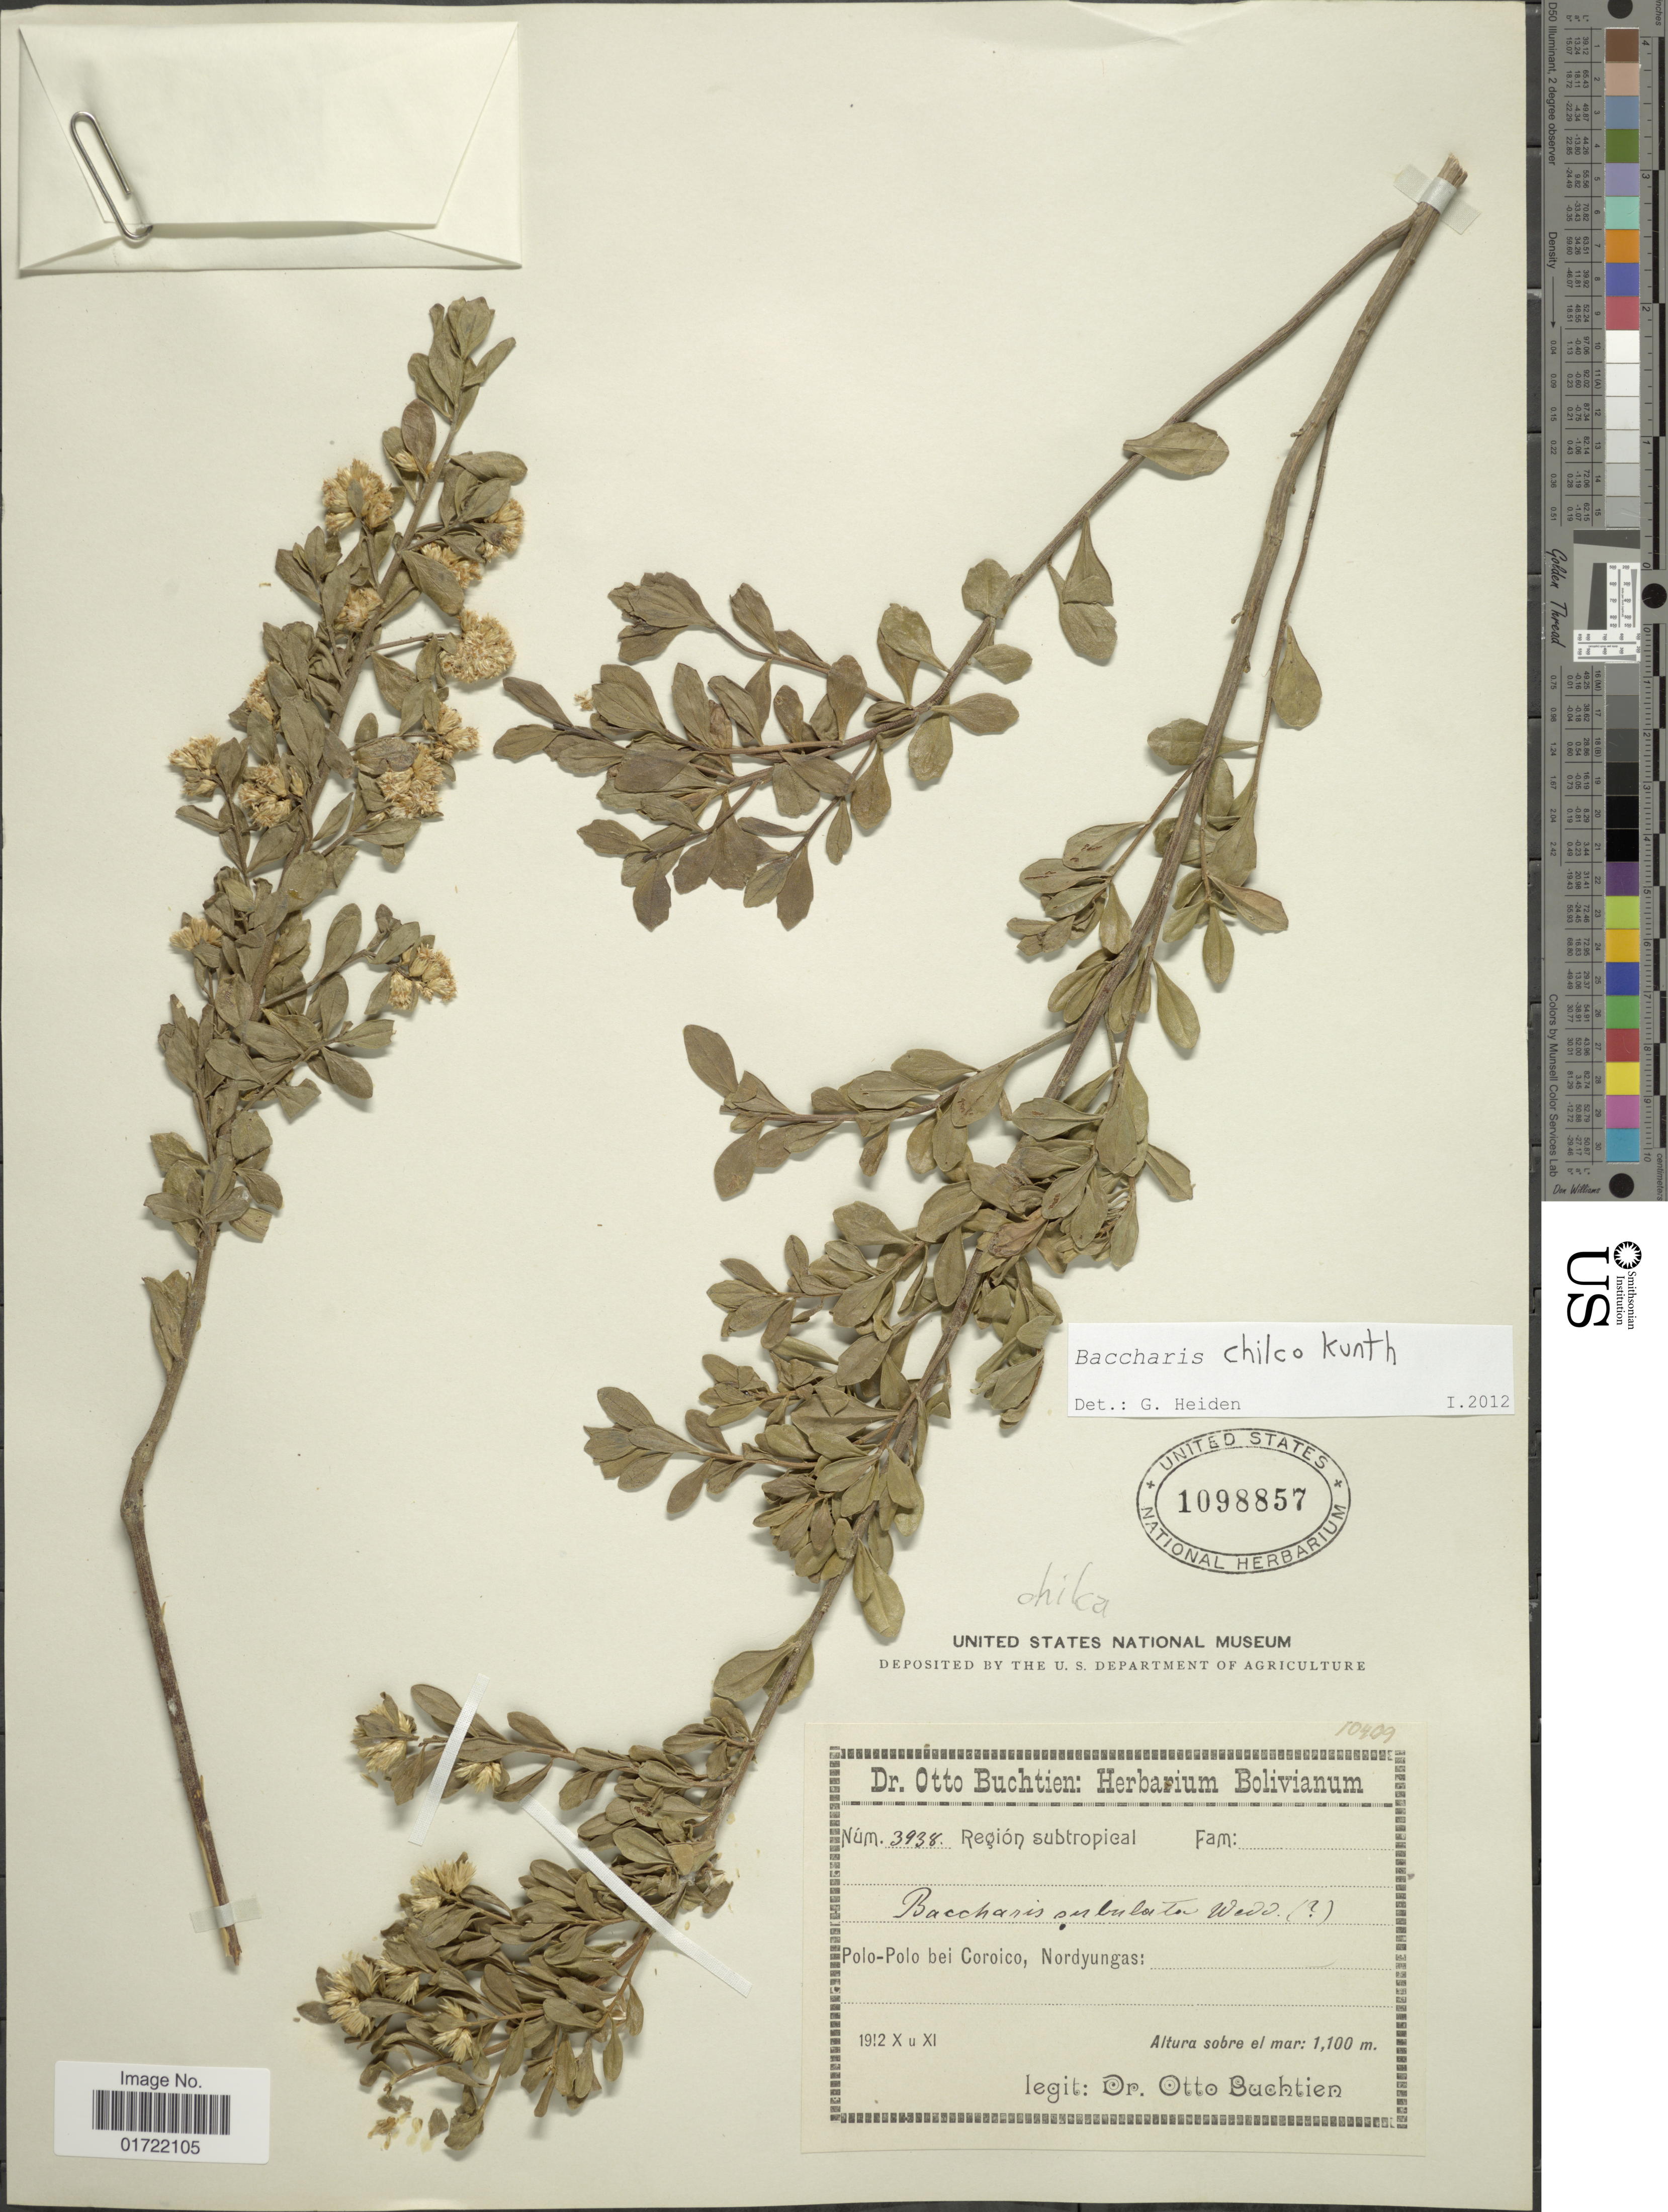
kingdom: Plantae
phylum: Tracheophyta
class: Magnoliopsida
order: Asterales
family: Asteraceae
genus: Baccharis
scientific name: Baccharis chilco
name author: Kunth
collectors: O. Buchtien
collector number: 3938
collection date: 1912-10/1912-11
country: Bolivia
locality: Polo-Polo bei Coroico, Nordyungas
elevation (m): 1100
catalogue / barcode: US 109885